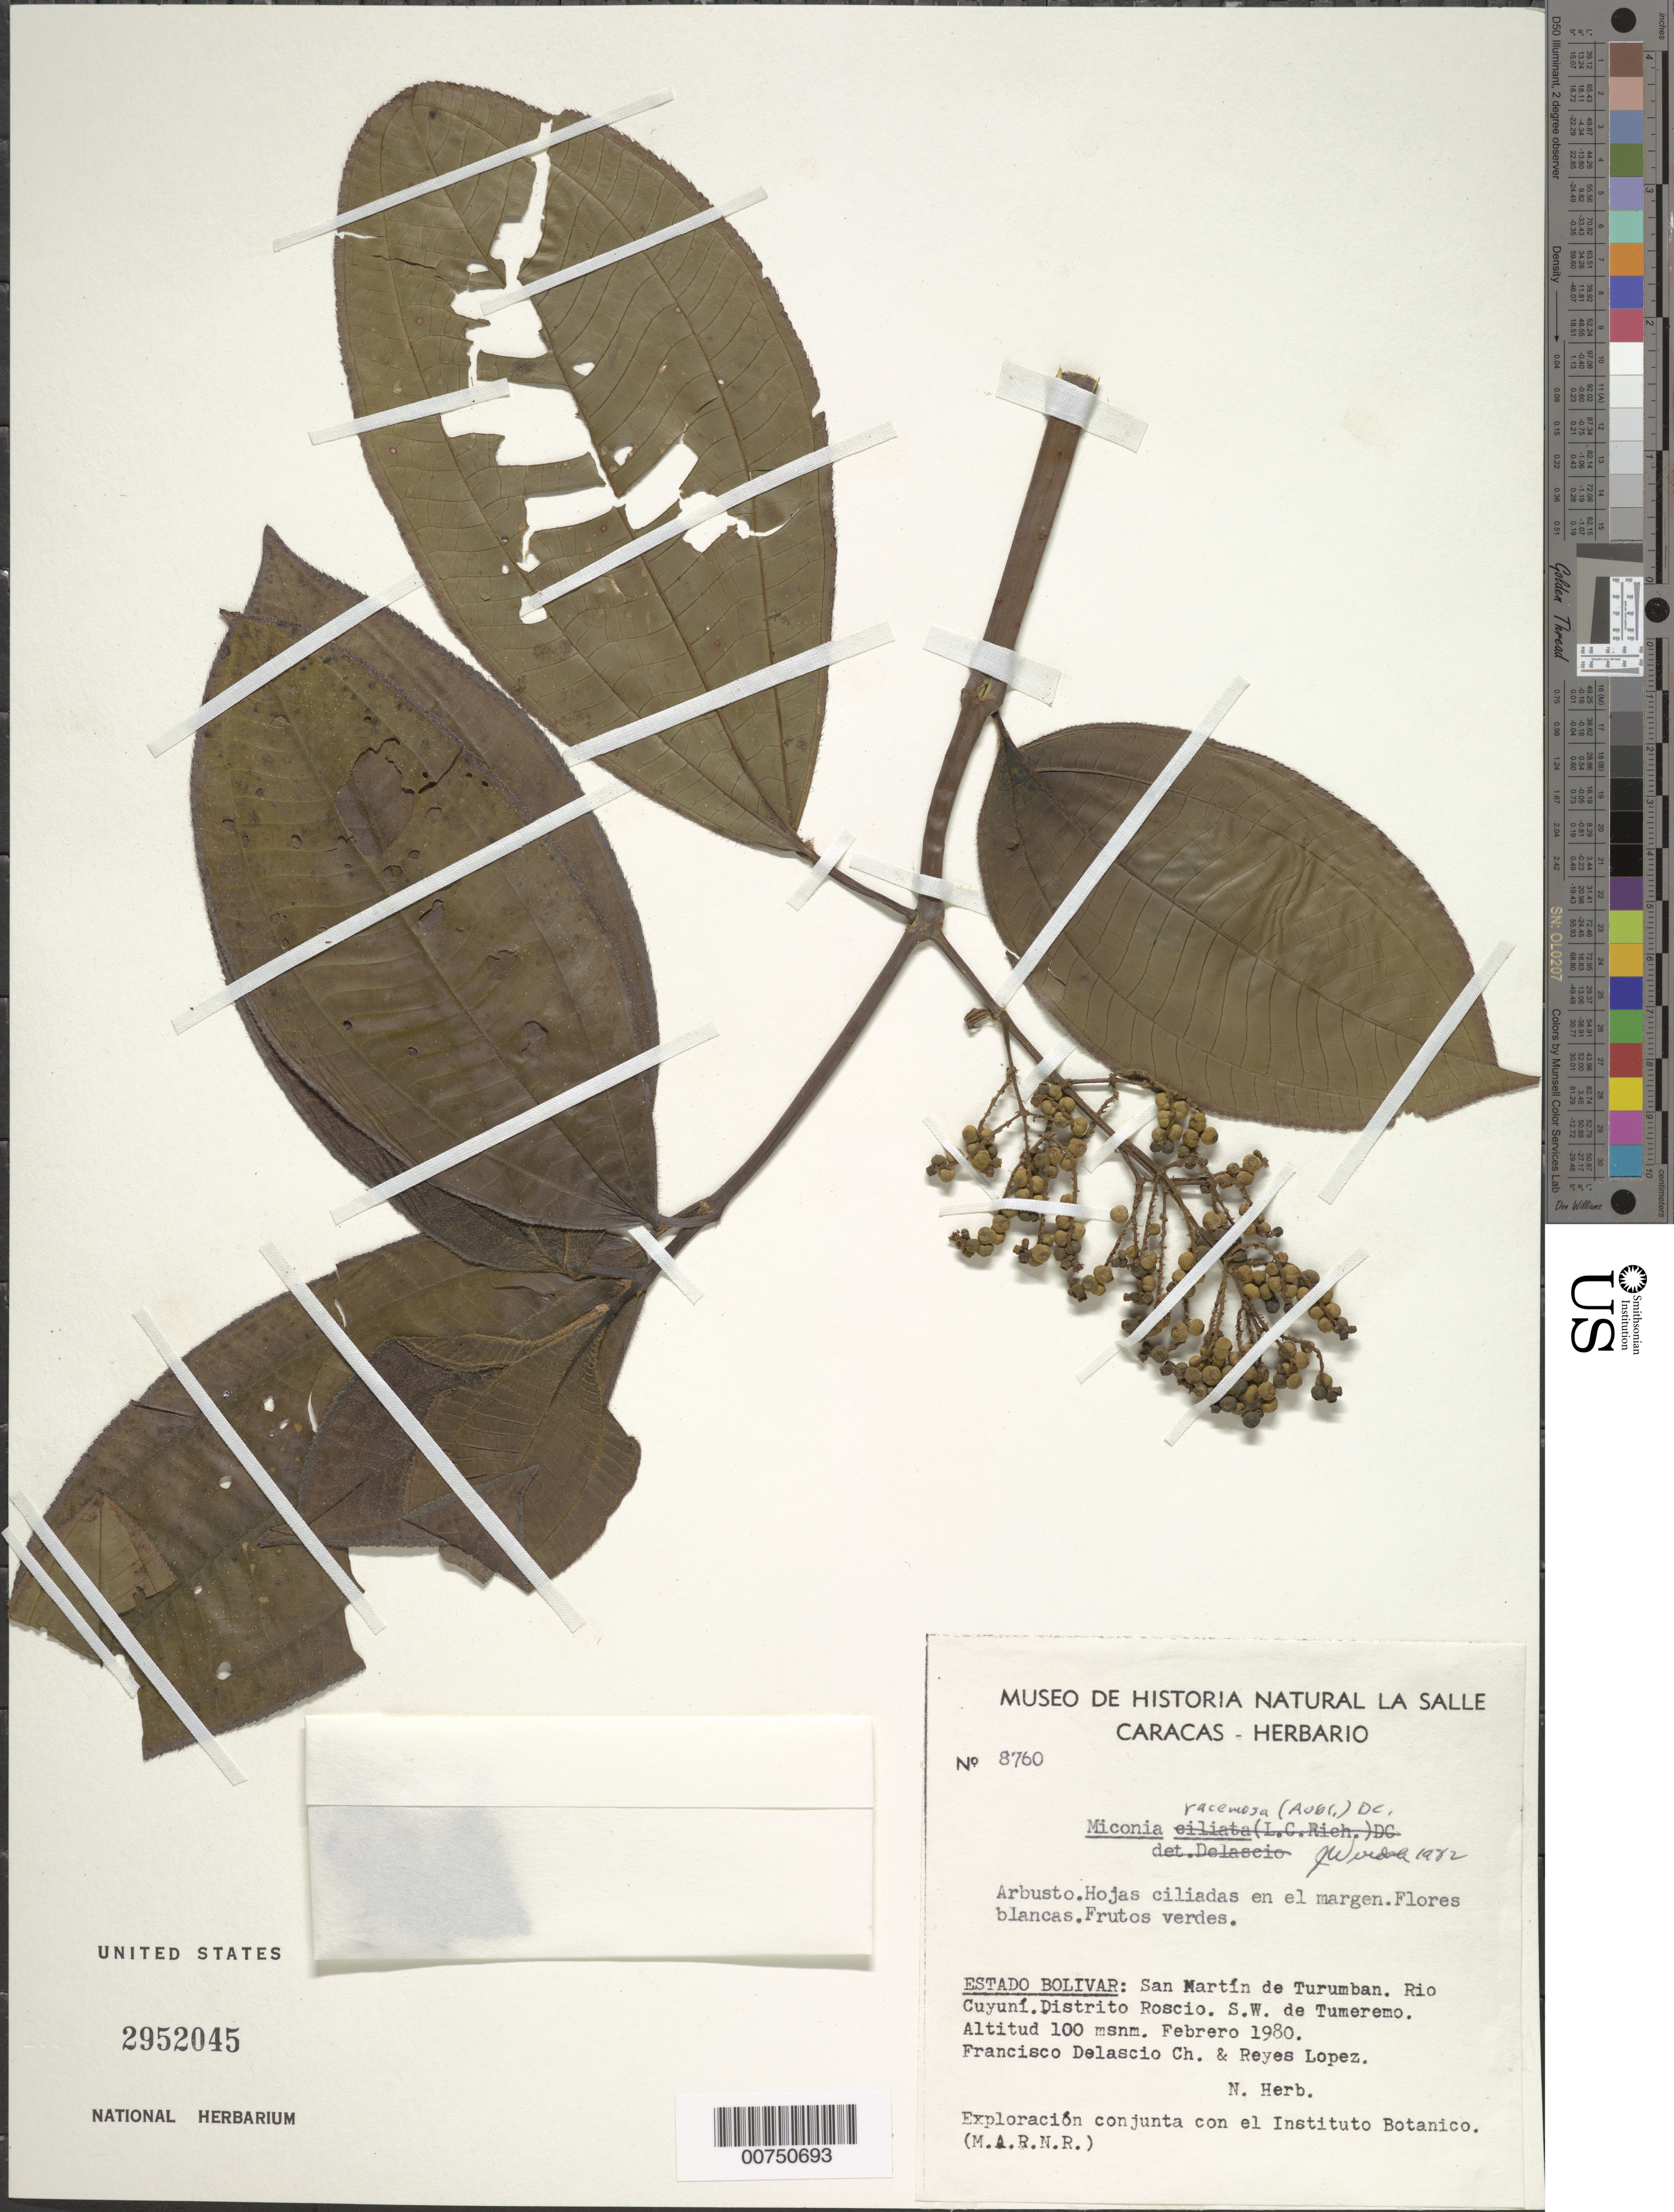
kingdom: Plantae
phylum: Tracheophyta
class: Magnoliopsida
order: Myrtales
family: Melastomataceae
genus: Miconia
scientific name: Miconia racemosa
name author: (Aubl.) DC.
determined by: Wurdack, John J., (US), US (UNITED STATES)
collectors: F. Delascio C. & R. Lopez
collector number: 8760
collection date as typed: Feb-80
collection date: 1980-02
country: Venezuela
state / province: Bolívar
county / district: Roscio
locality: San Martin de Turumbán, Suroeste de Tumeremo, Río Cuyuni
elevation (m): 100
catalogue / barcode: US 2952045